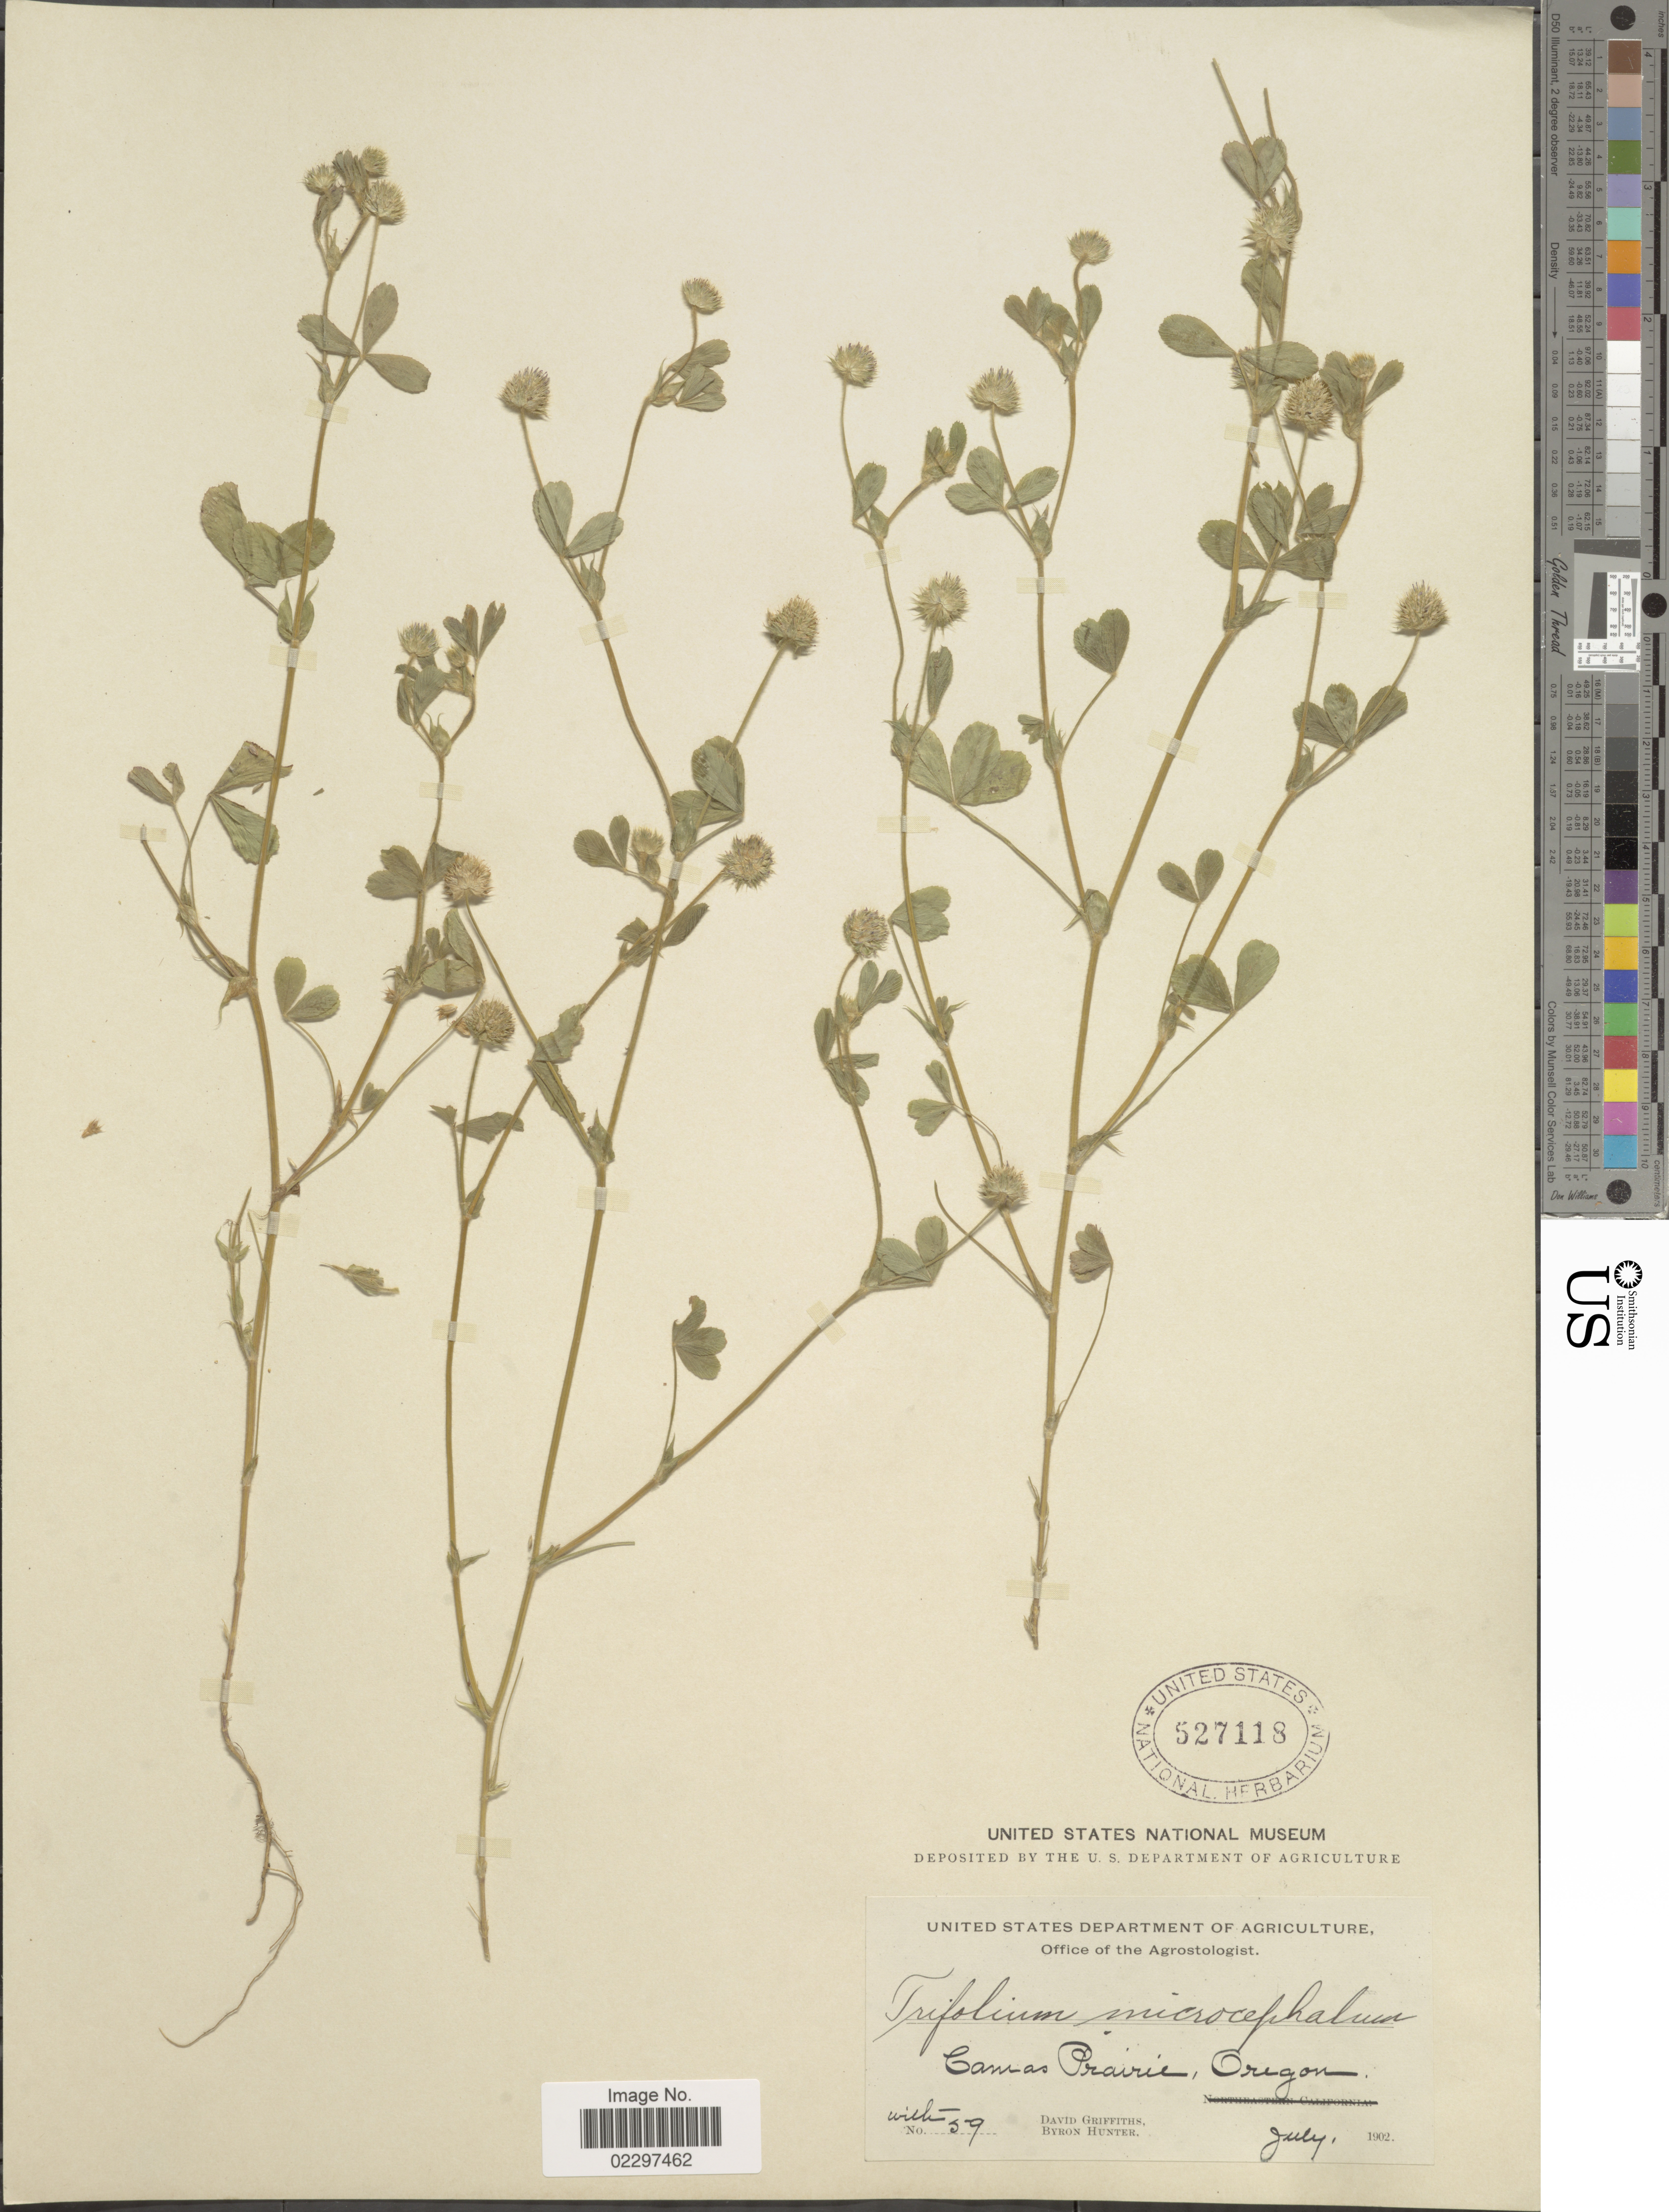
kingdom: Plantae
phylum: Tracheophyta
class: Magnoliopsida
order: Fabales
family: Fabaceae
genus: Trifolium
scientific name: Trifolium microcephalum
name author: Pursh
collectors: D. Griffiths & B. Hunter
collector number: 59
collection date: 1902-07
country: United States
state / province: Oregon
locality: Camas Prairie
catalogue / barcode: US 527118